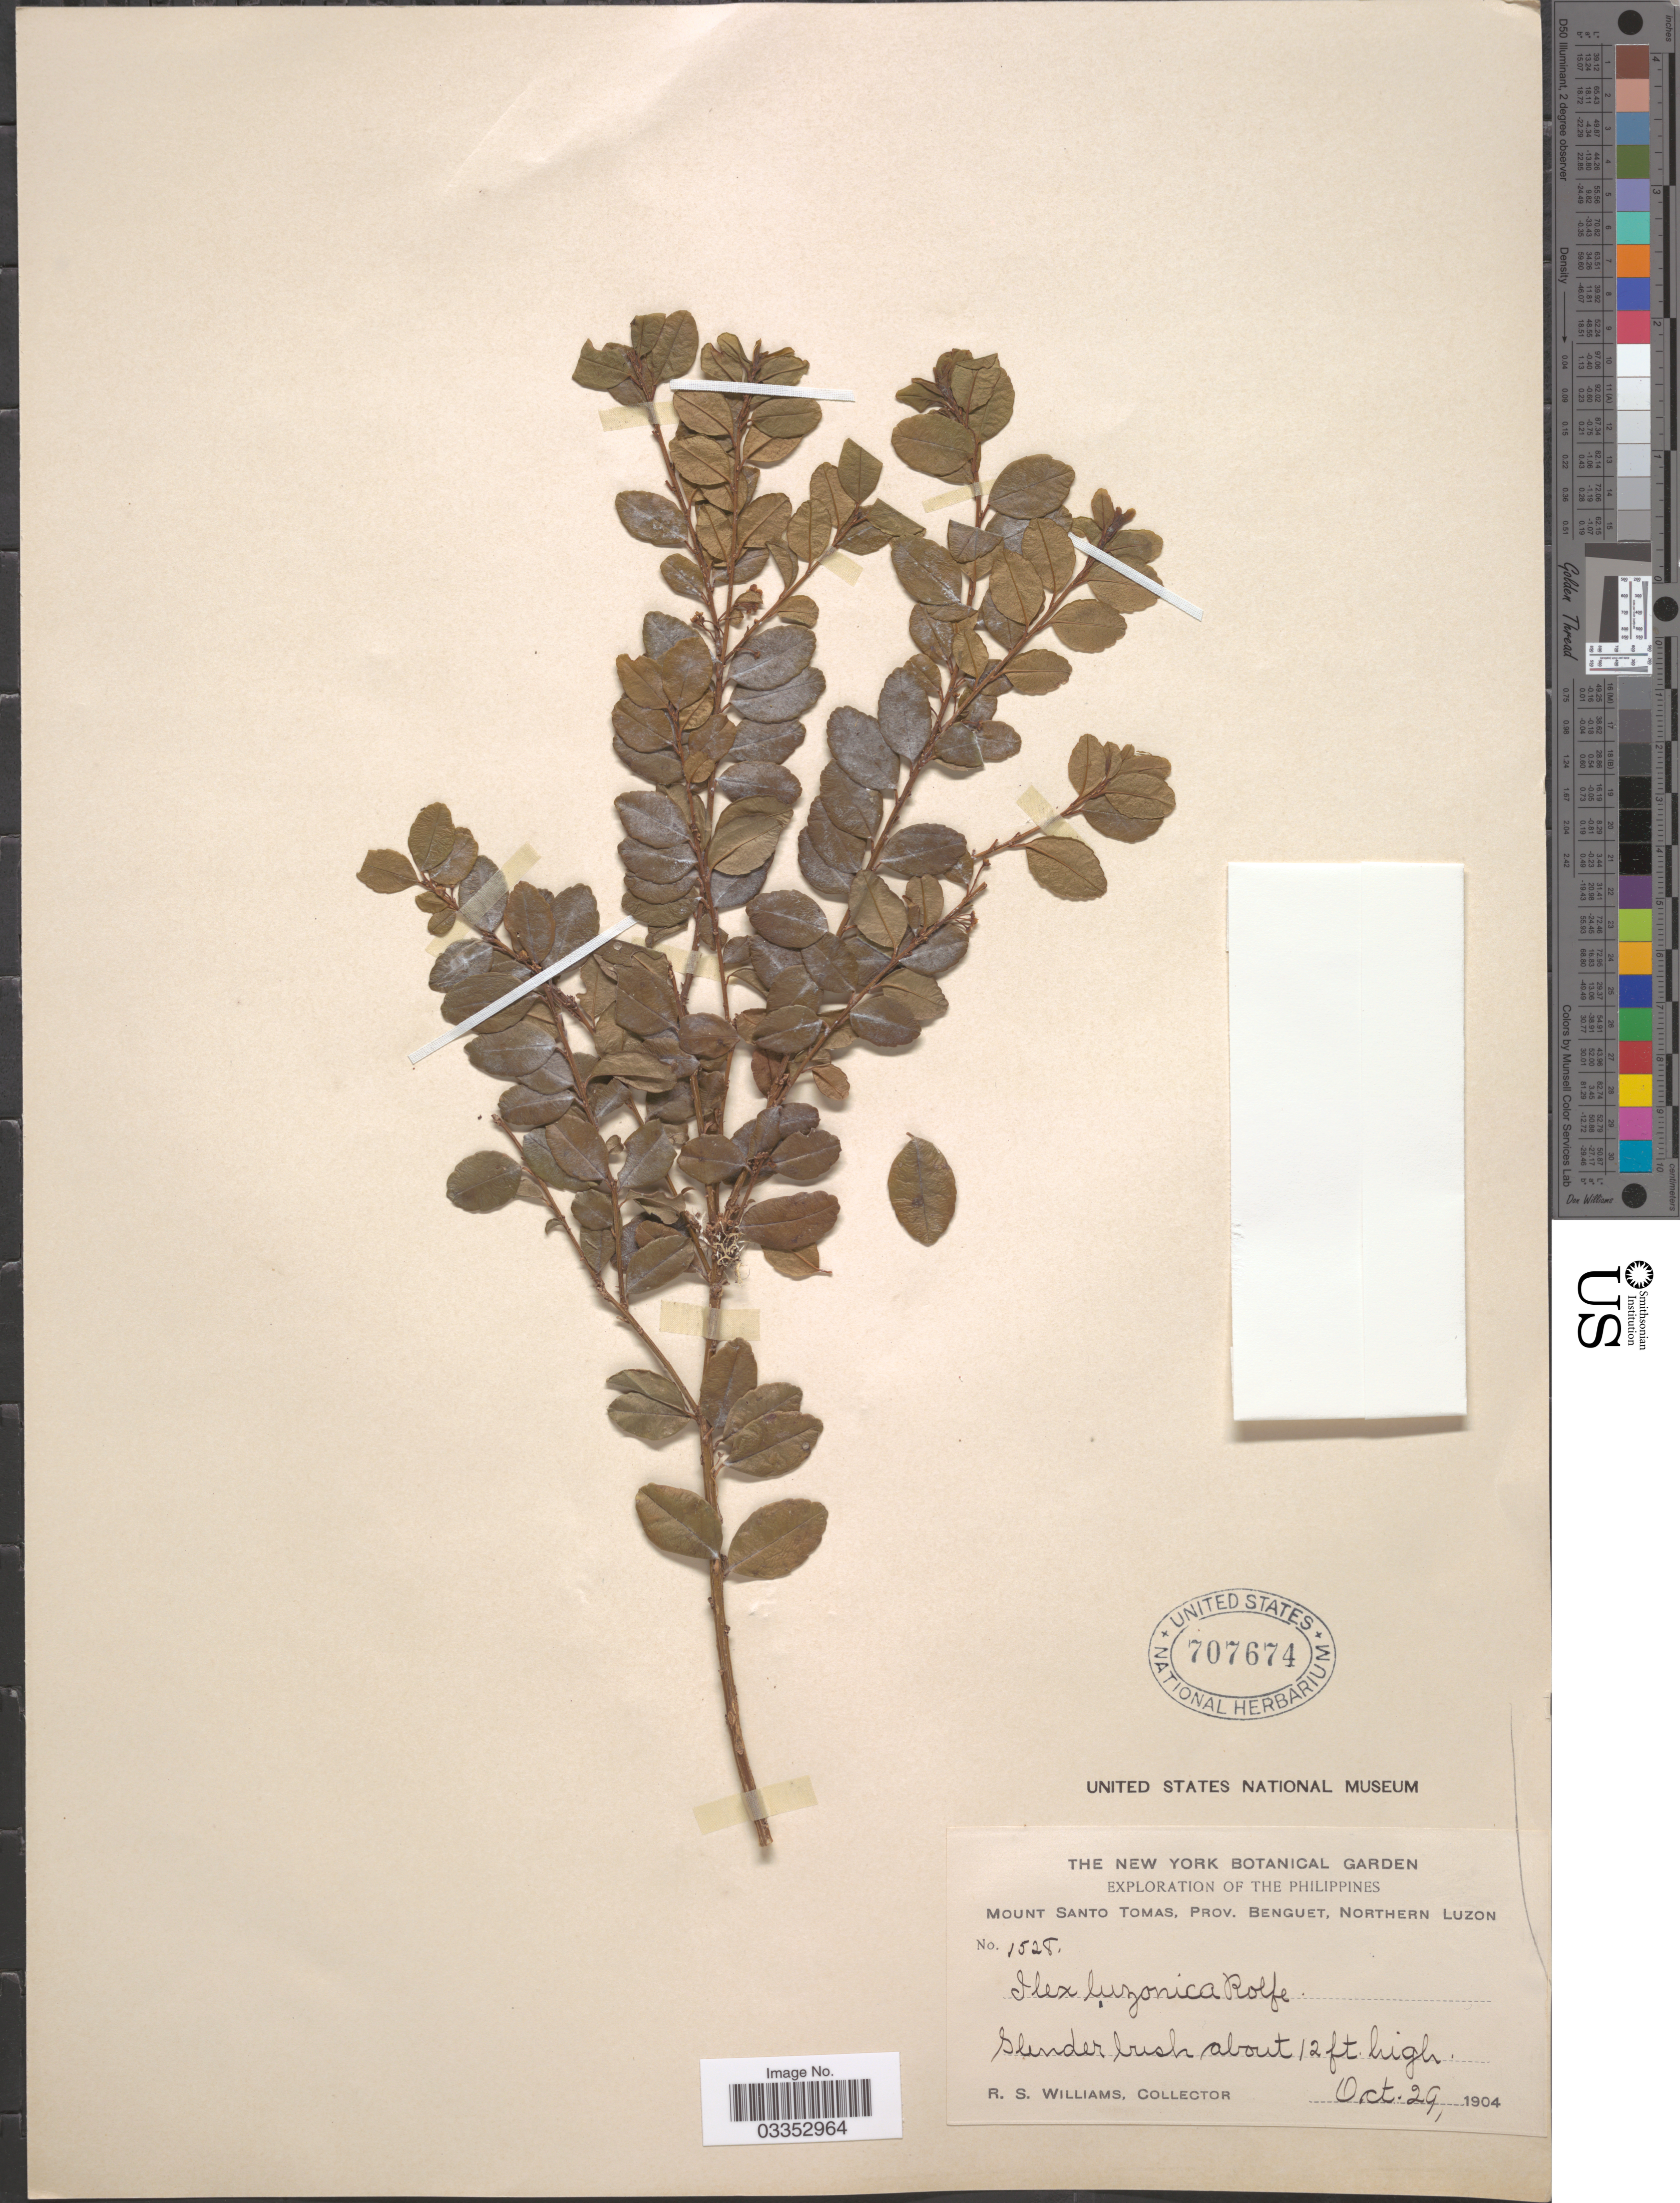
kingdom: Plantae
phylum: Tracheophyta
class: Magnoliopsida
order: Aquifoliales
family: Aquifoliaceae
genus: Ilex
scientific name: Ilex luzonica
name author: Rolfe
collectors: R. S. Williams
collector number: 1528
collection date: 1904-10-29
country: Philippines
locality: Mount Santo Tomas, Prov. Benguet, Northern Luzon.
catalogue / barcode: US 707674